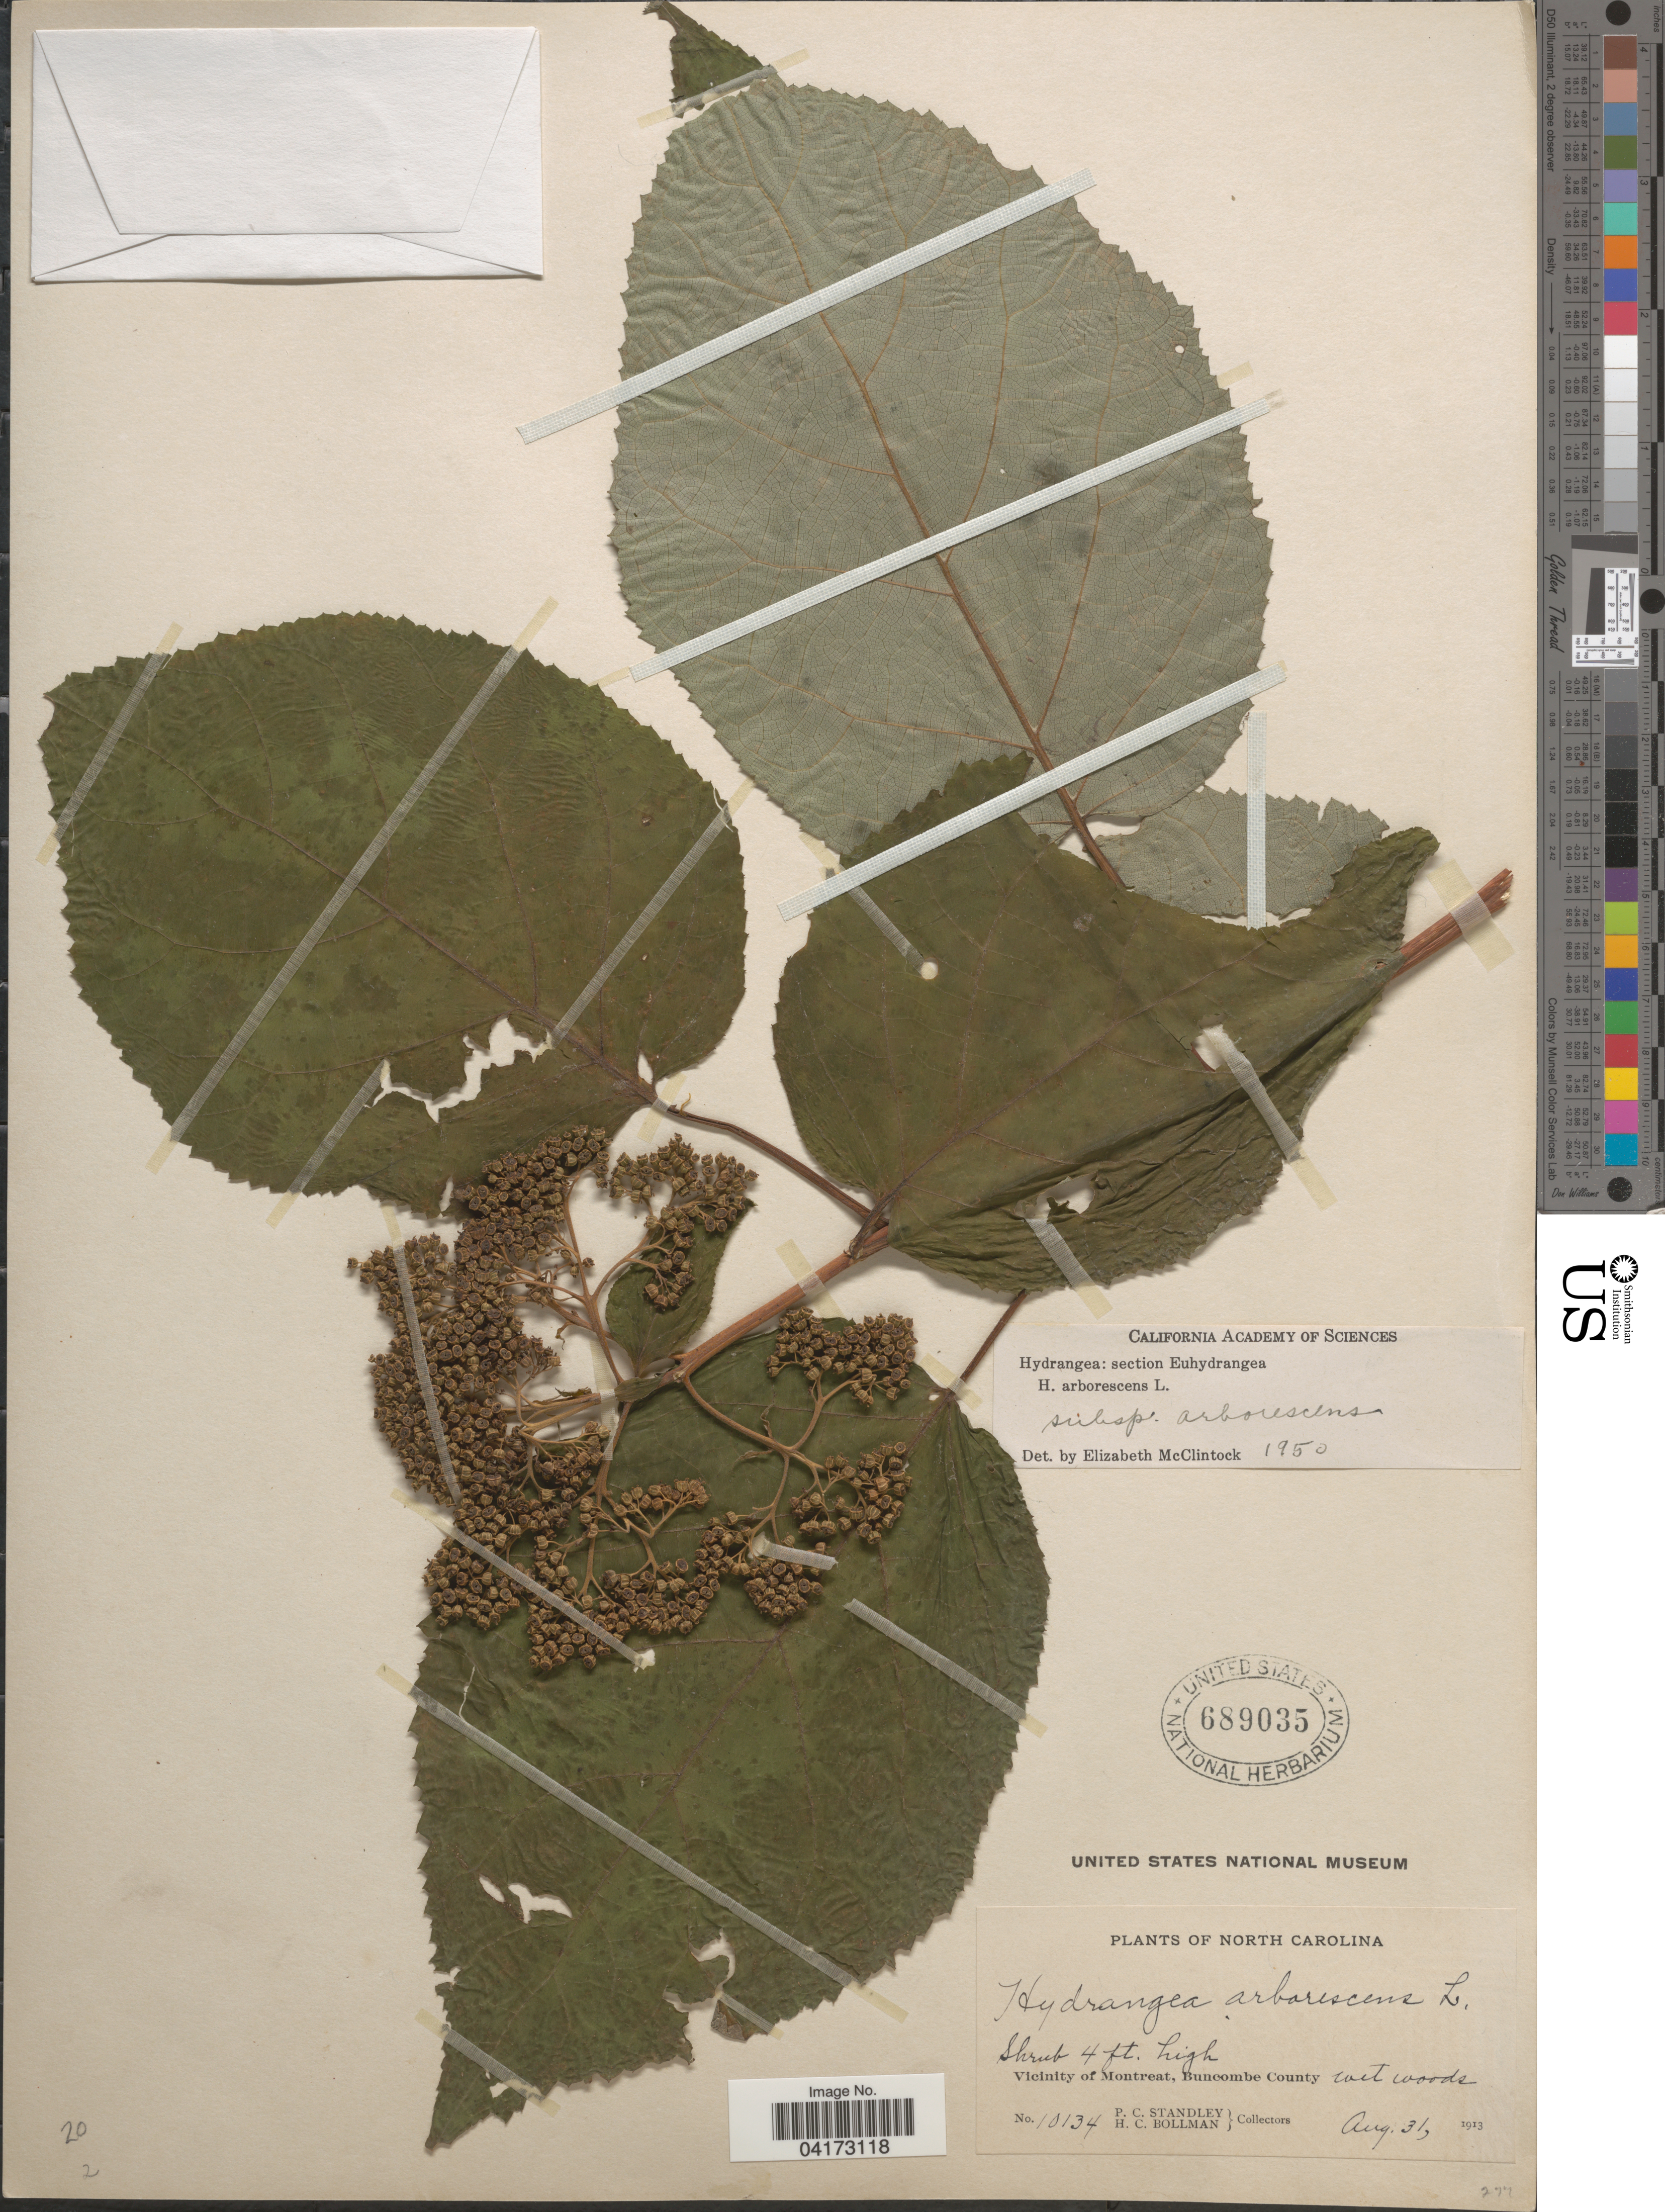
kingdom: Plantae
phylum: Tracheophyta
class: Magnoliopsida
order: Cornales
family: Hydrangeaceae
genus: Hydrangea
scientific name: Hydrangea arborescens subsp. arborescens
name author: L.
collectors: P. C. Standley & H. C. Bollman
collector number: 10134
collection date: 1913-08-31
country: United States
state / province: North Carolina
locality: Vicinity of Montreat, Buncombe County.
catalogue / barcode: US 689035